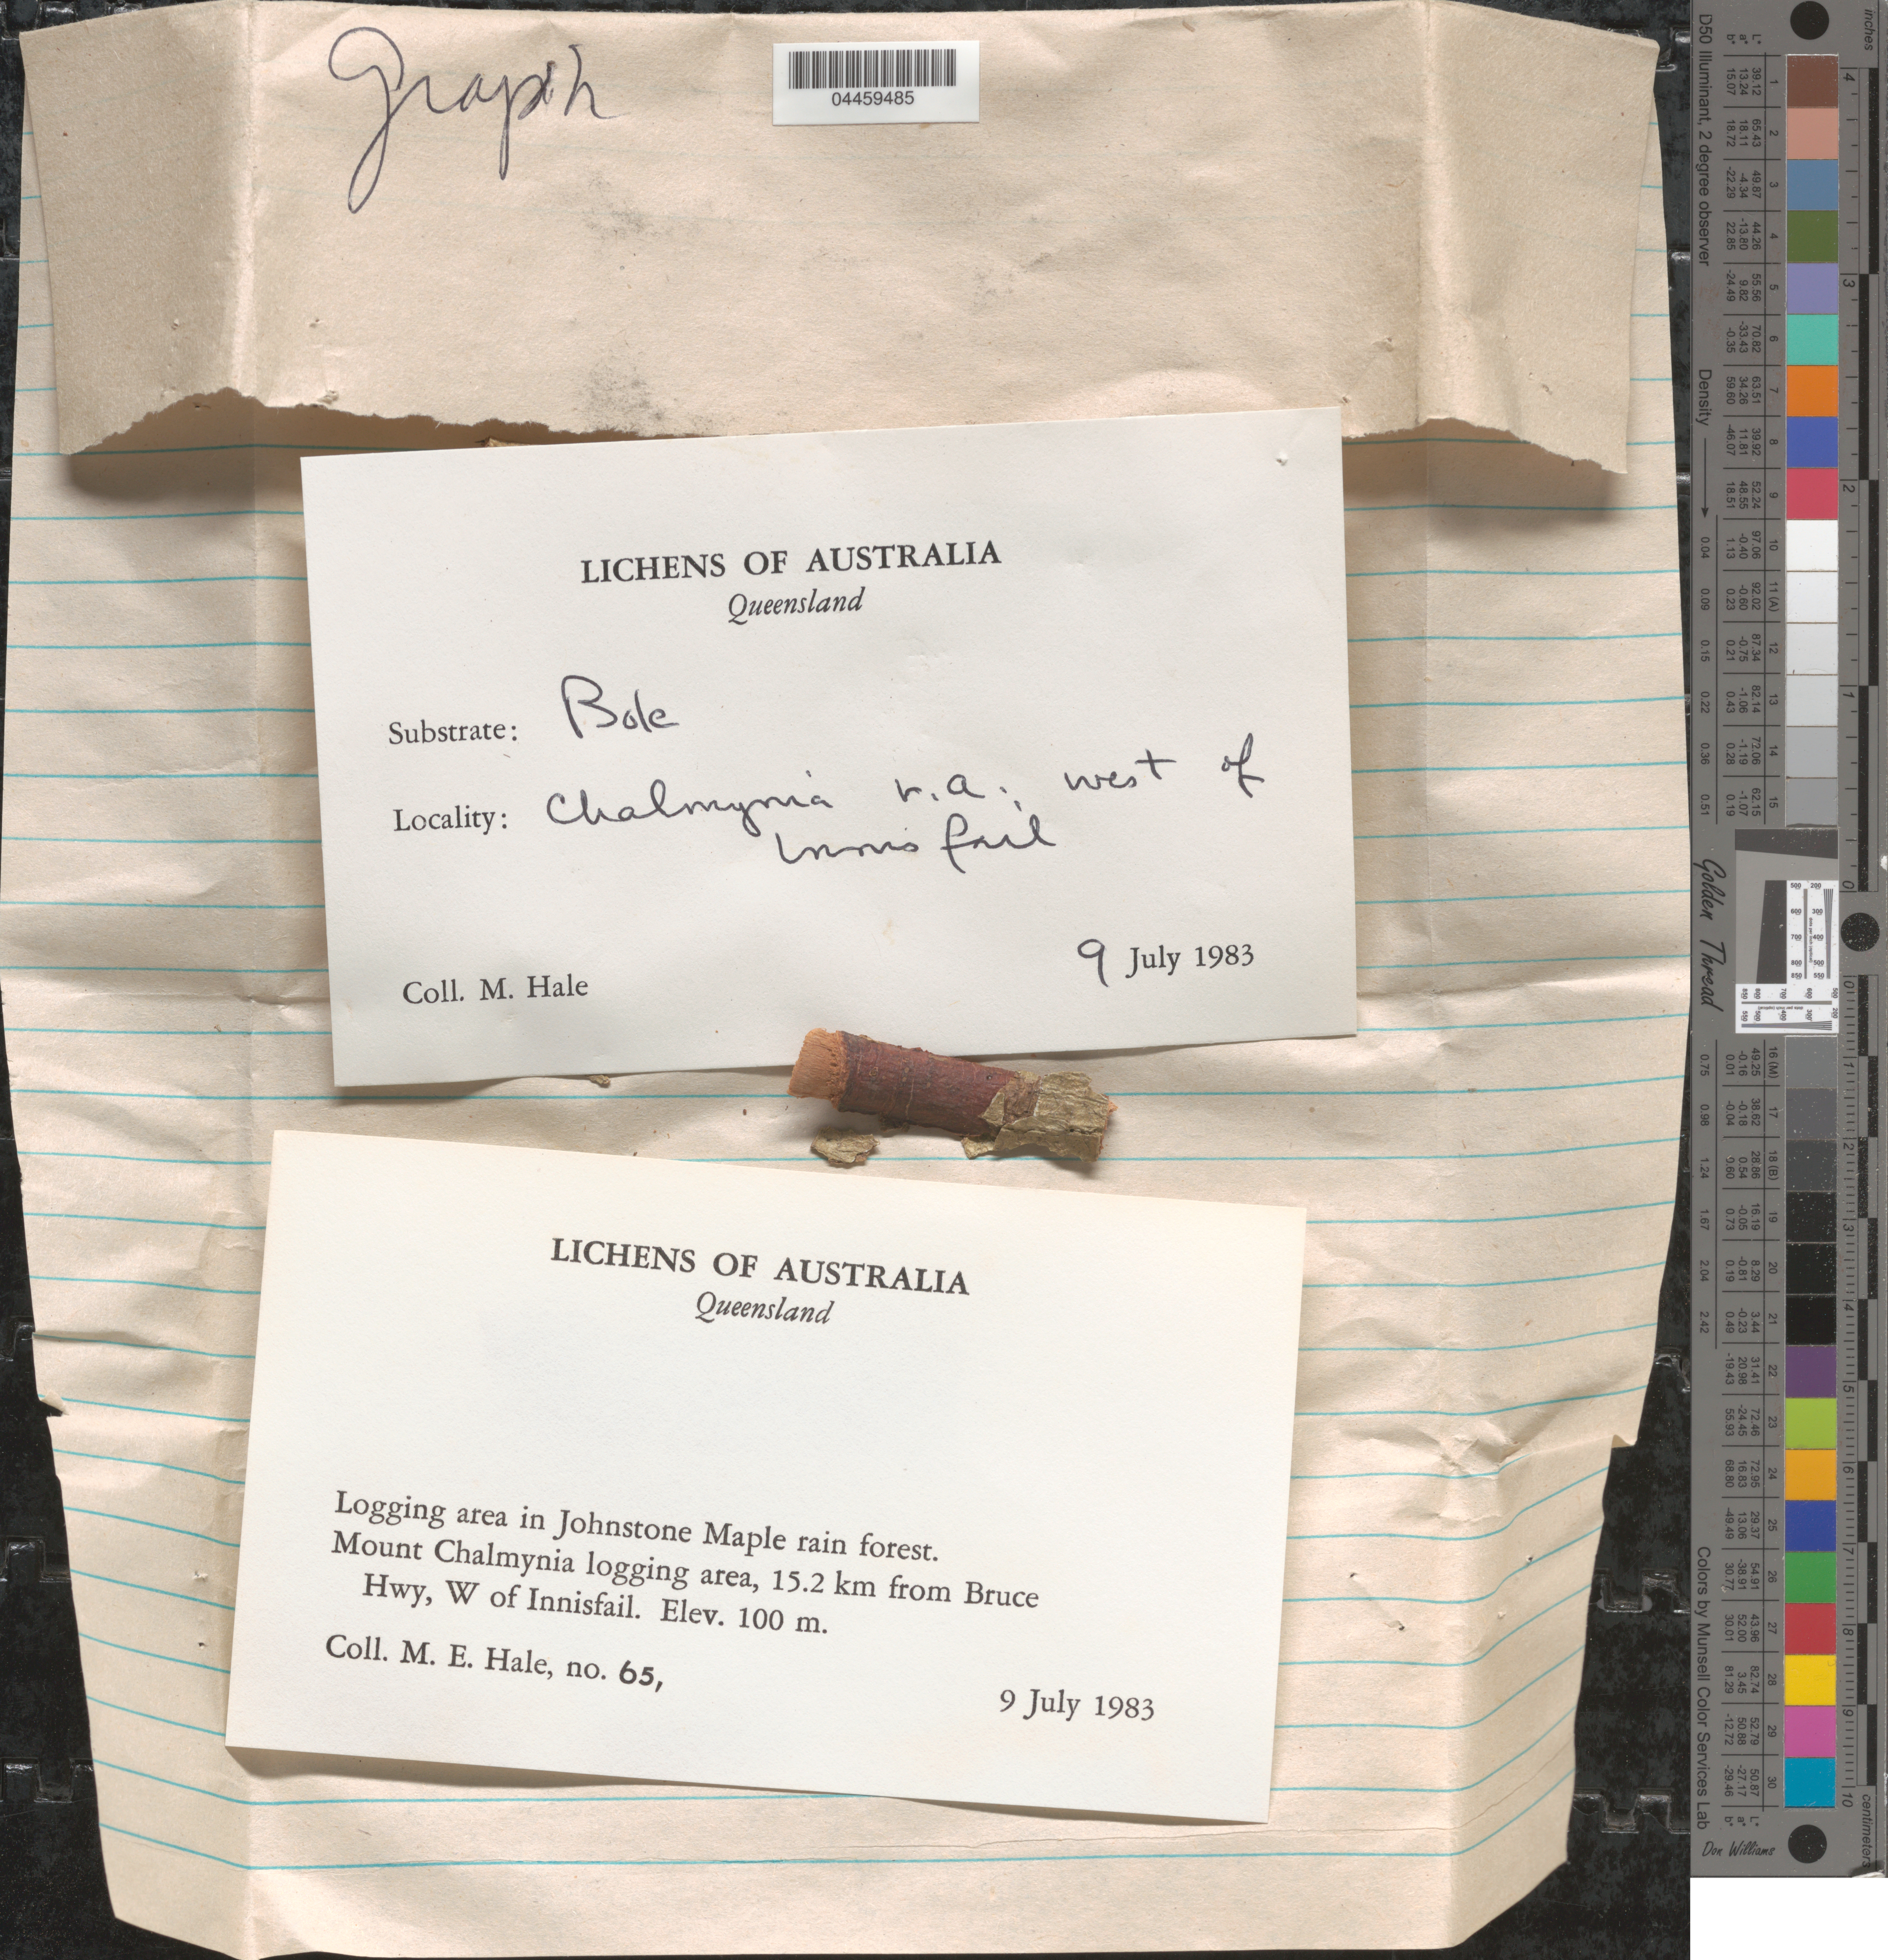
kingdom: Fungi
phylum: Ascomycota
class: Lecanoromycetes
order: Ostropales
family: Graphidaceae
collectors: M. Hale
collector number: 65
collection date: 1983-07-09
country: Australia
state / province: Queensland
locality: Logging area in Johnstone Maple rain forest. Mount Chalmynia logging area, 15.2 km from Bruce Hwy, W of Innisfail.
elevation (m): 100